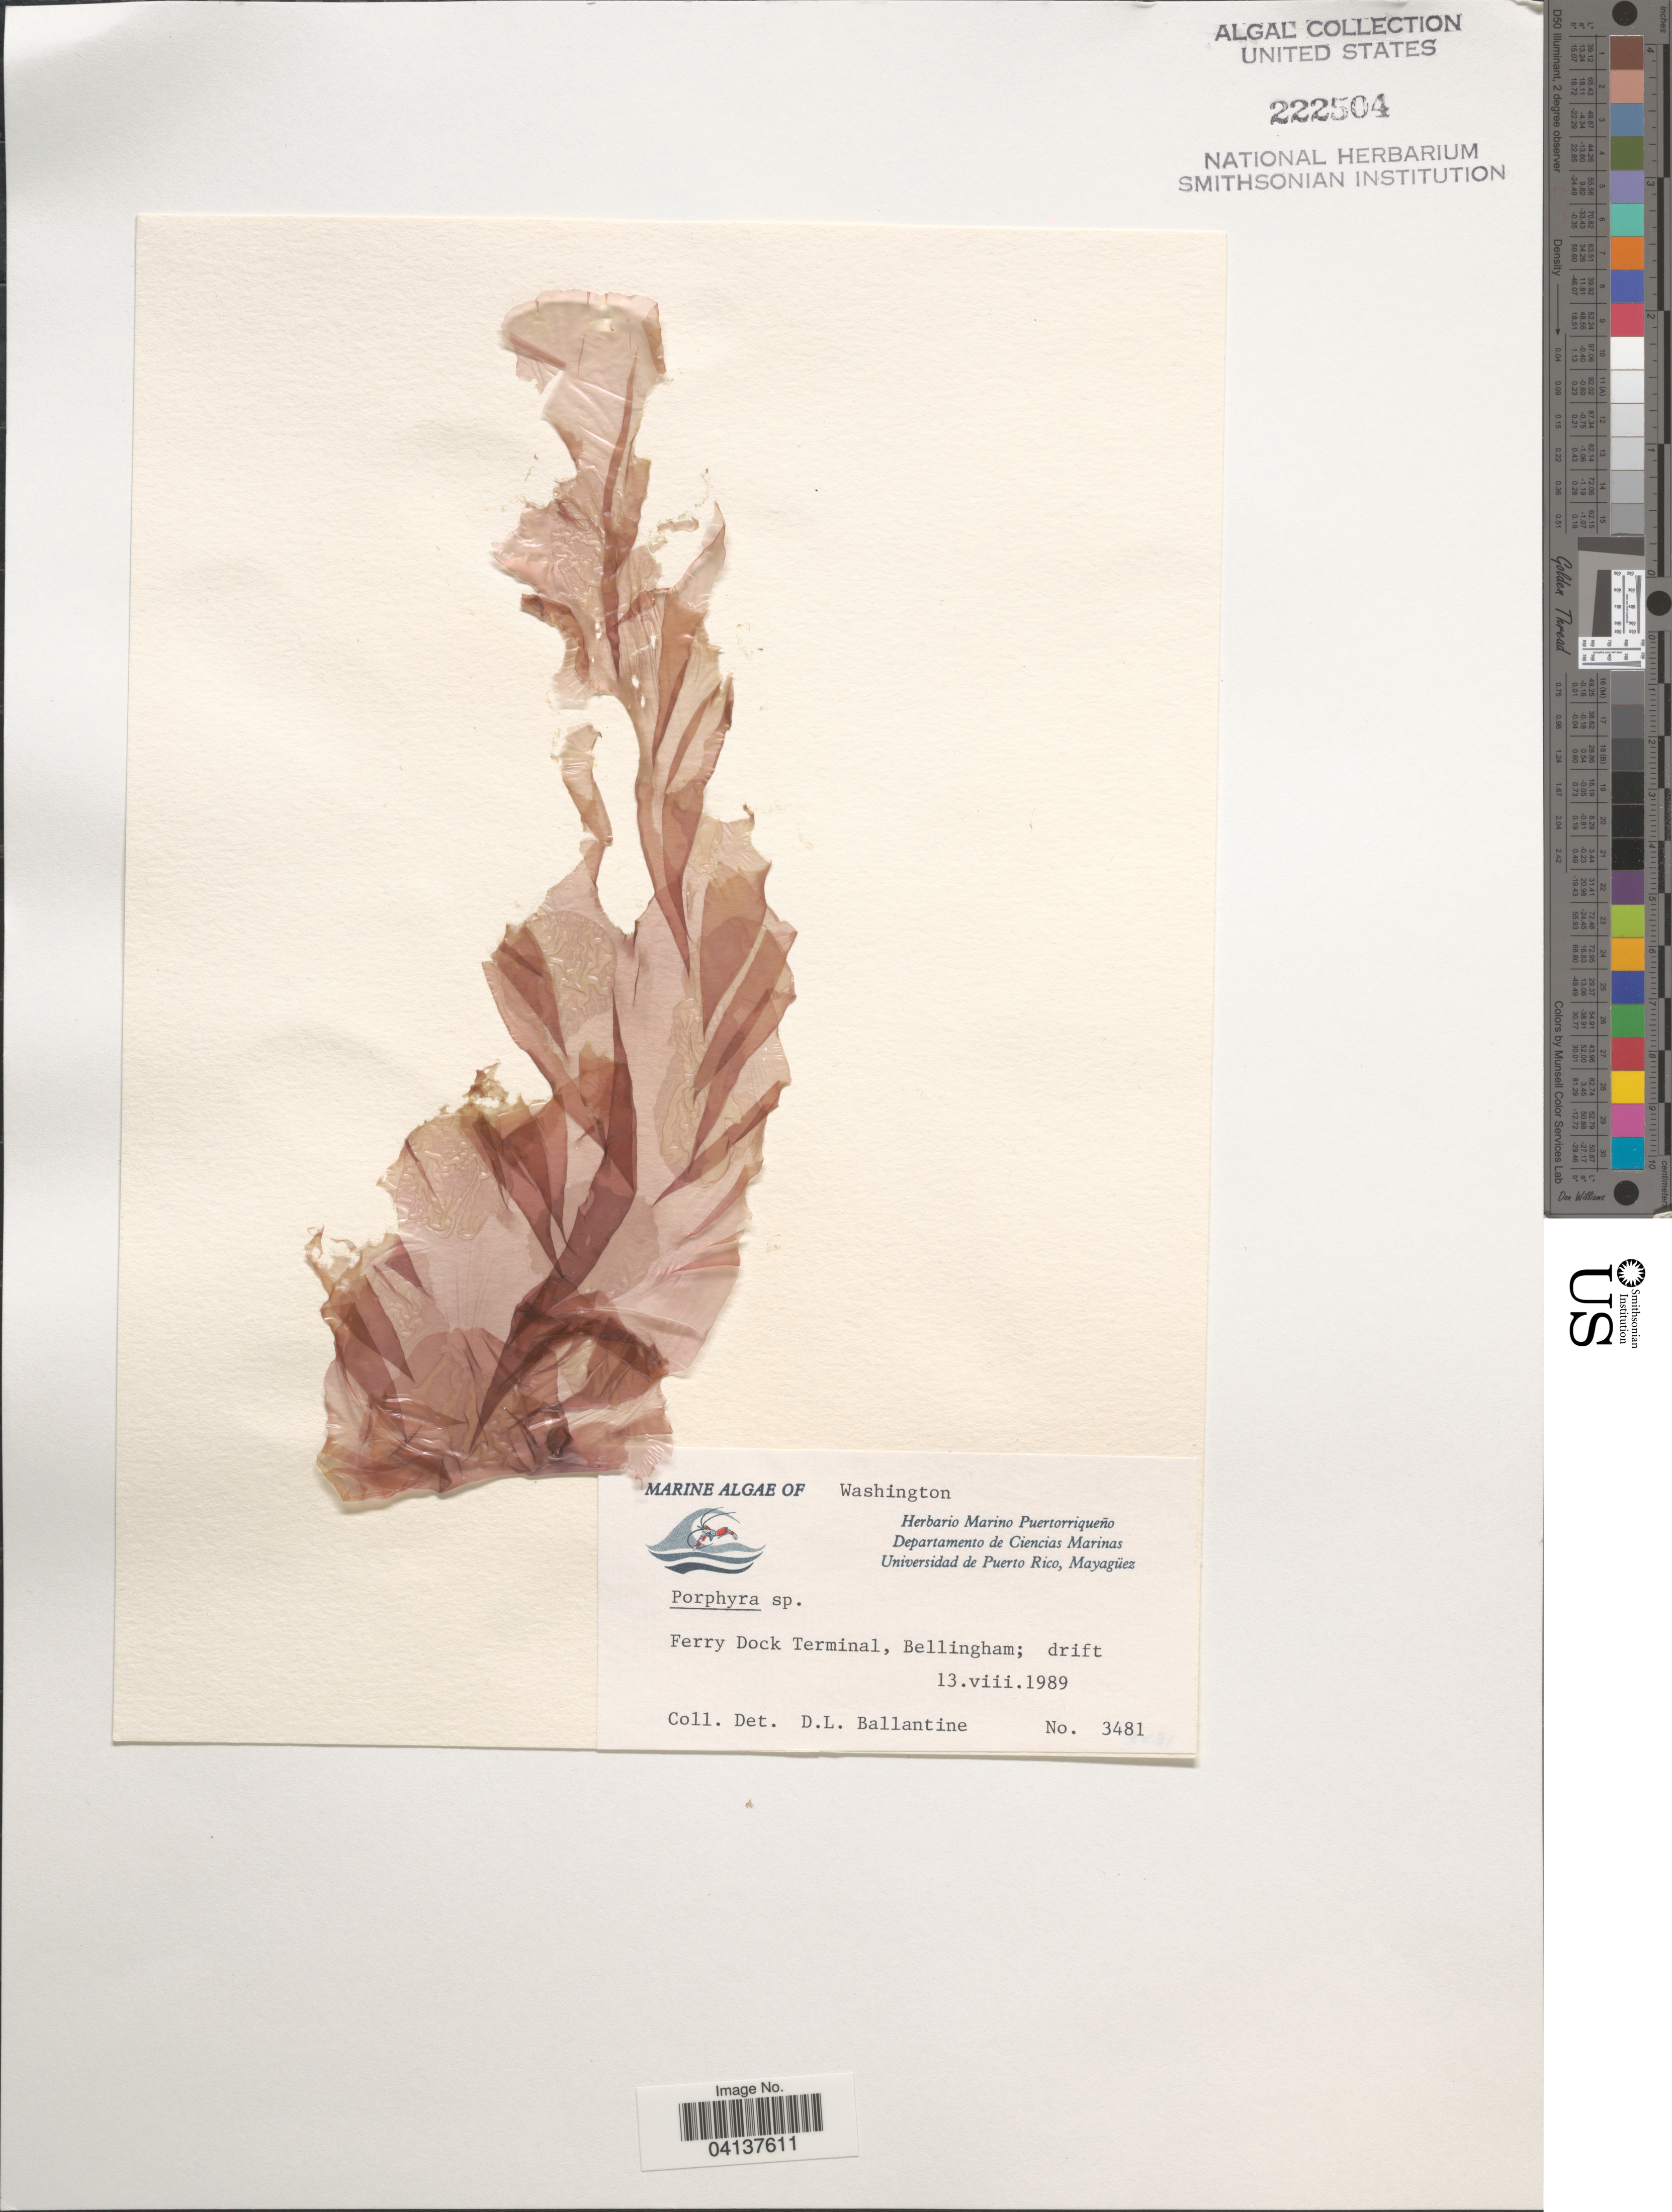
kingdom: Plantae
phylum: Rhodophyta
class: Bangiophyceae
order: Bangiales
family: Bangiaceae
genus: Porphyra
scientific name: Porphyra sp.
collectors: D.L. Ballantine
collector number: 3481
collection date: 1989-08-13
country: United States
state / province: Washington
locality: Ferry Dock Terminal, Bellingham.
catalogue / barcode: US 222504